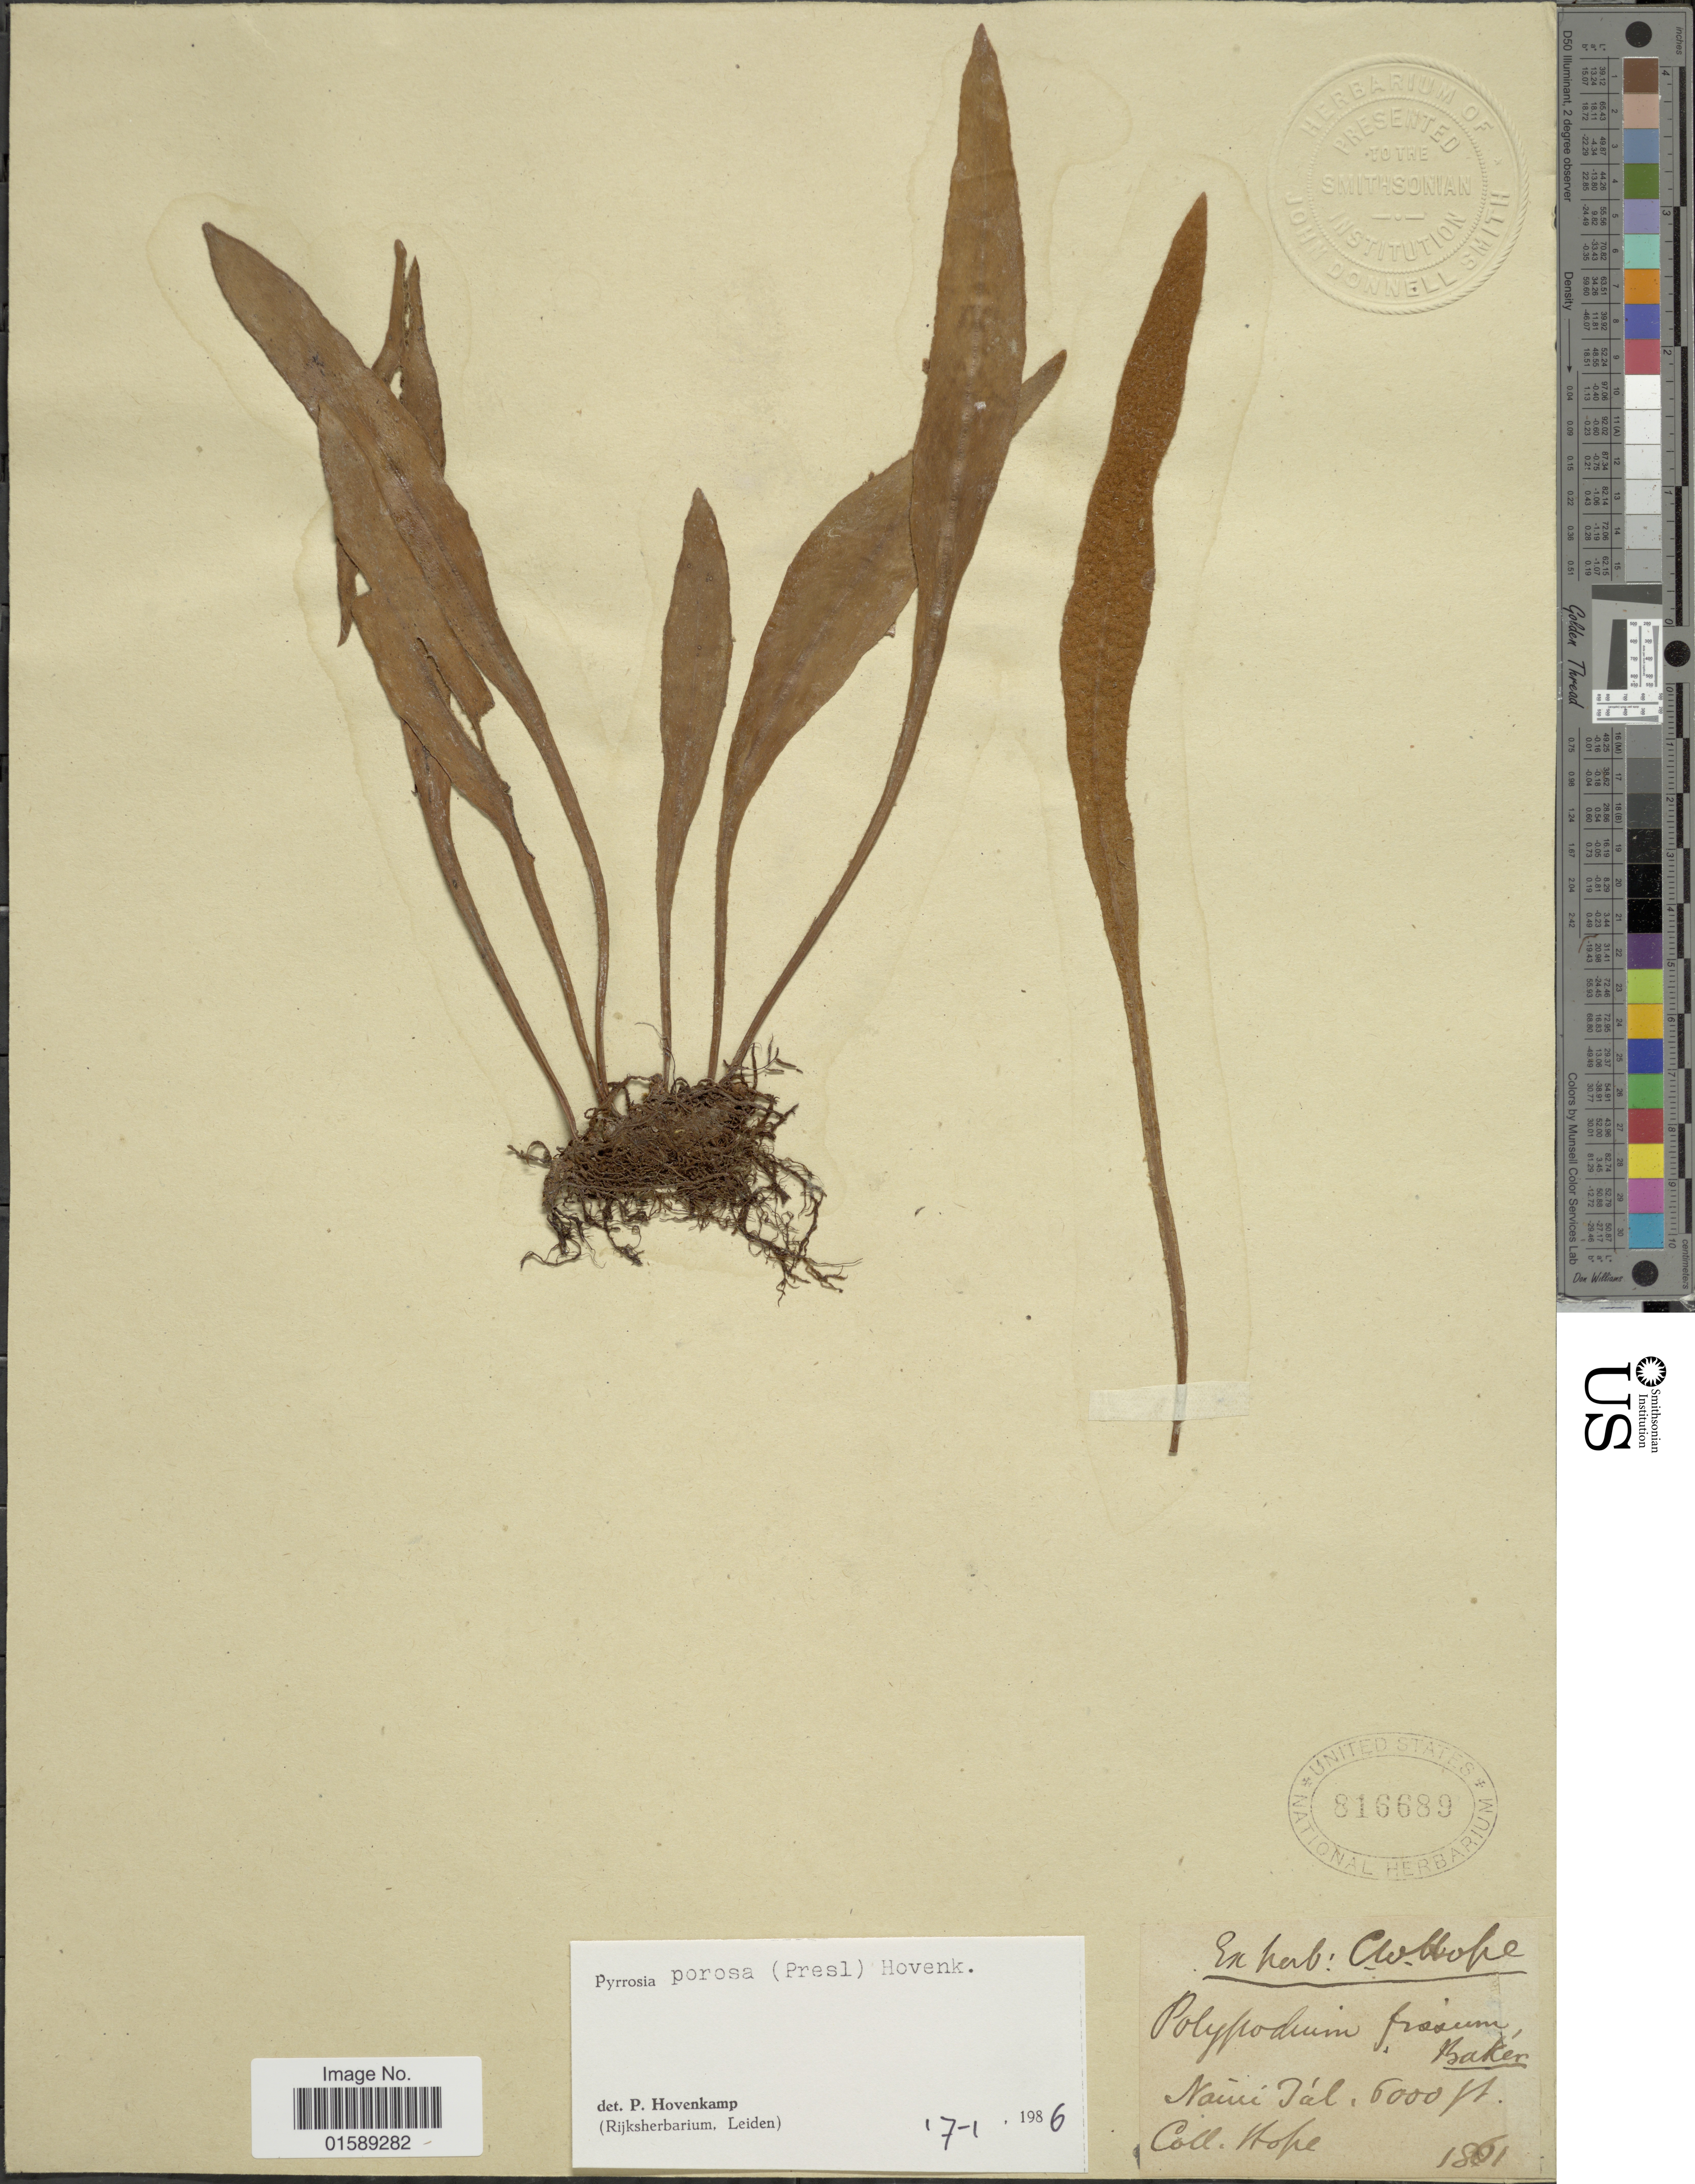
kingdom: Plantae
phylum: Tracheophyta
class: Polypodiopsida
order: Polypodiales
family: Polypodiaceae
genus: Pyrrosia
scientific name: Pyrrosia porosa var. porosa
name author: (C. Presl) Hovenkamp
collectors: Hope, W.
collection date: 1861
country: India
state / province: Uttarakhand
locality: Naini Tal.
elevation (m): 1829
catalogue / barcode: US 816689